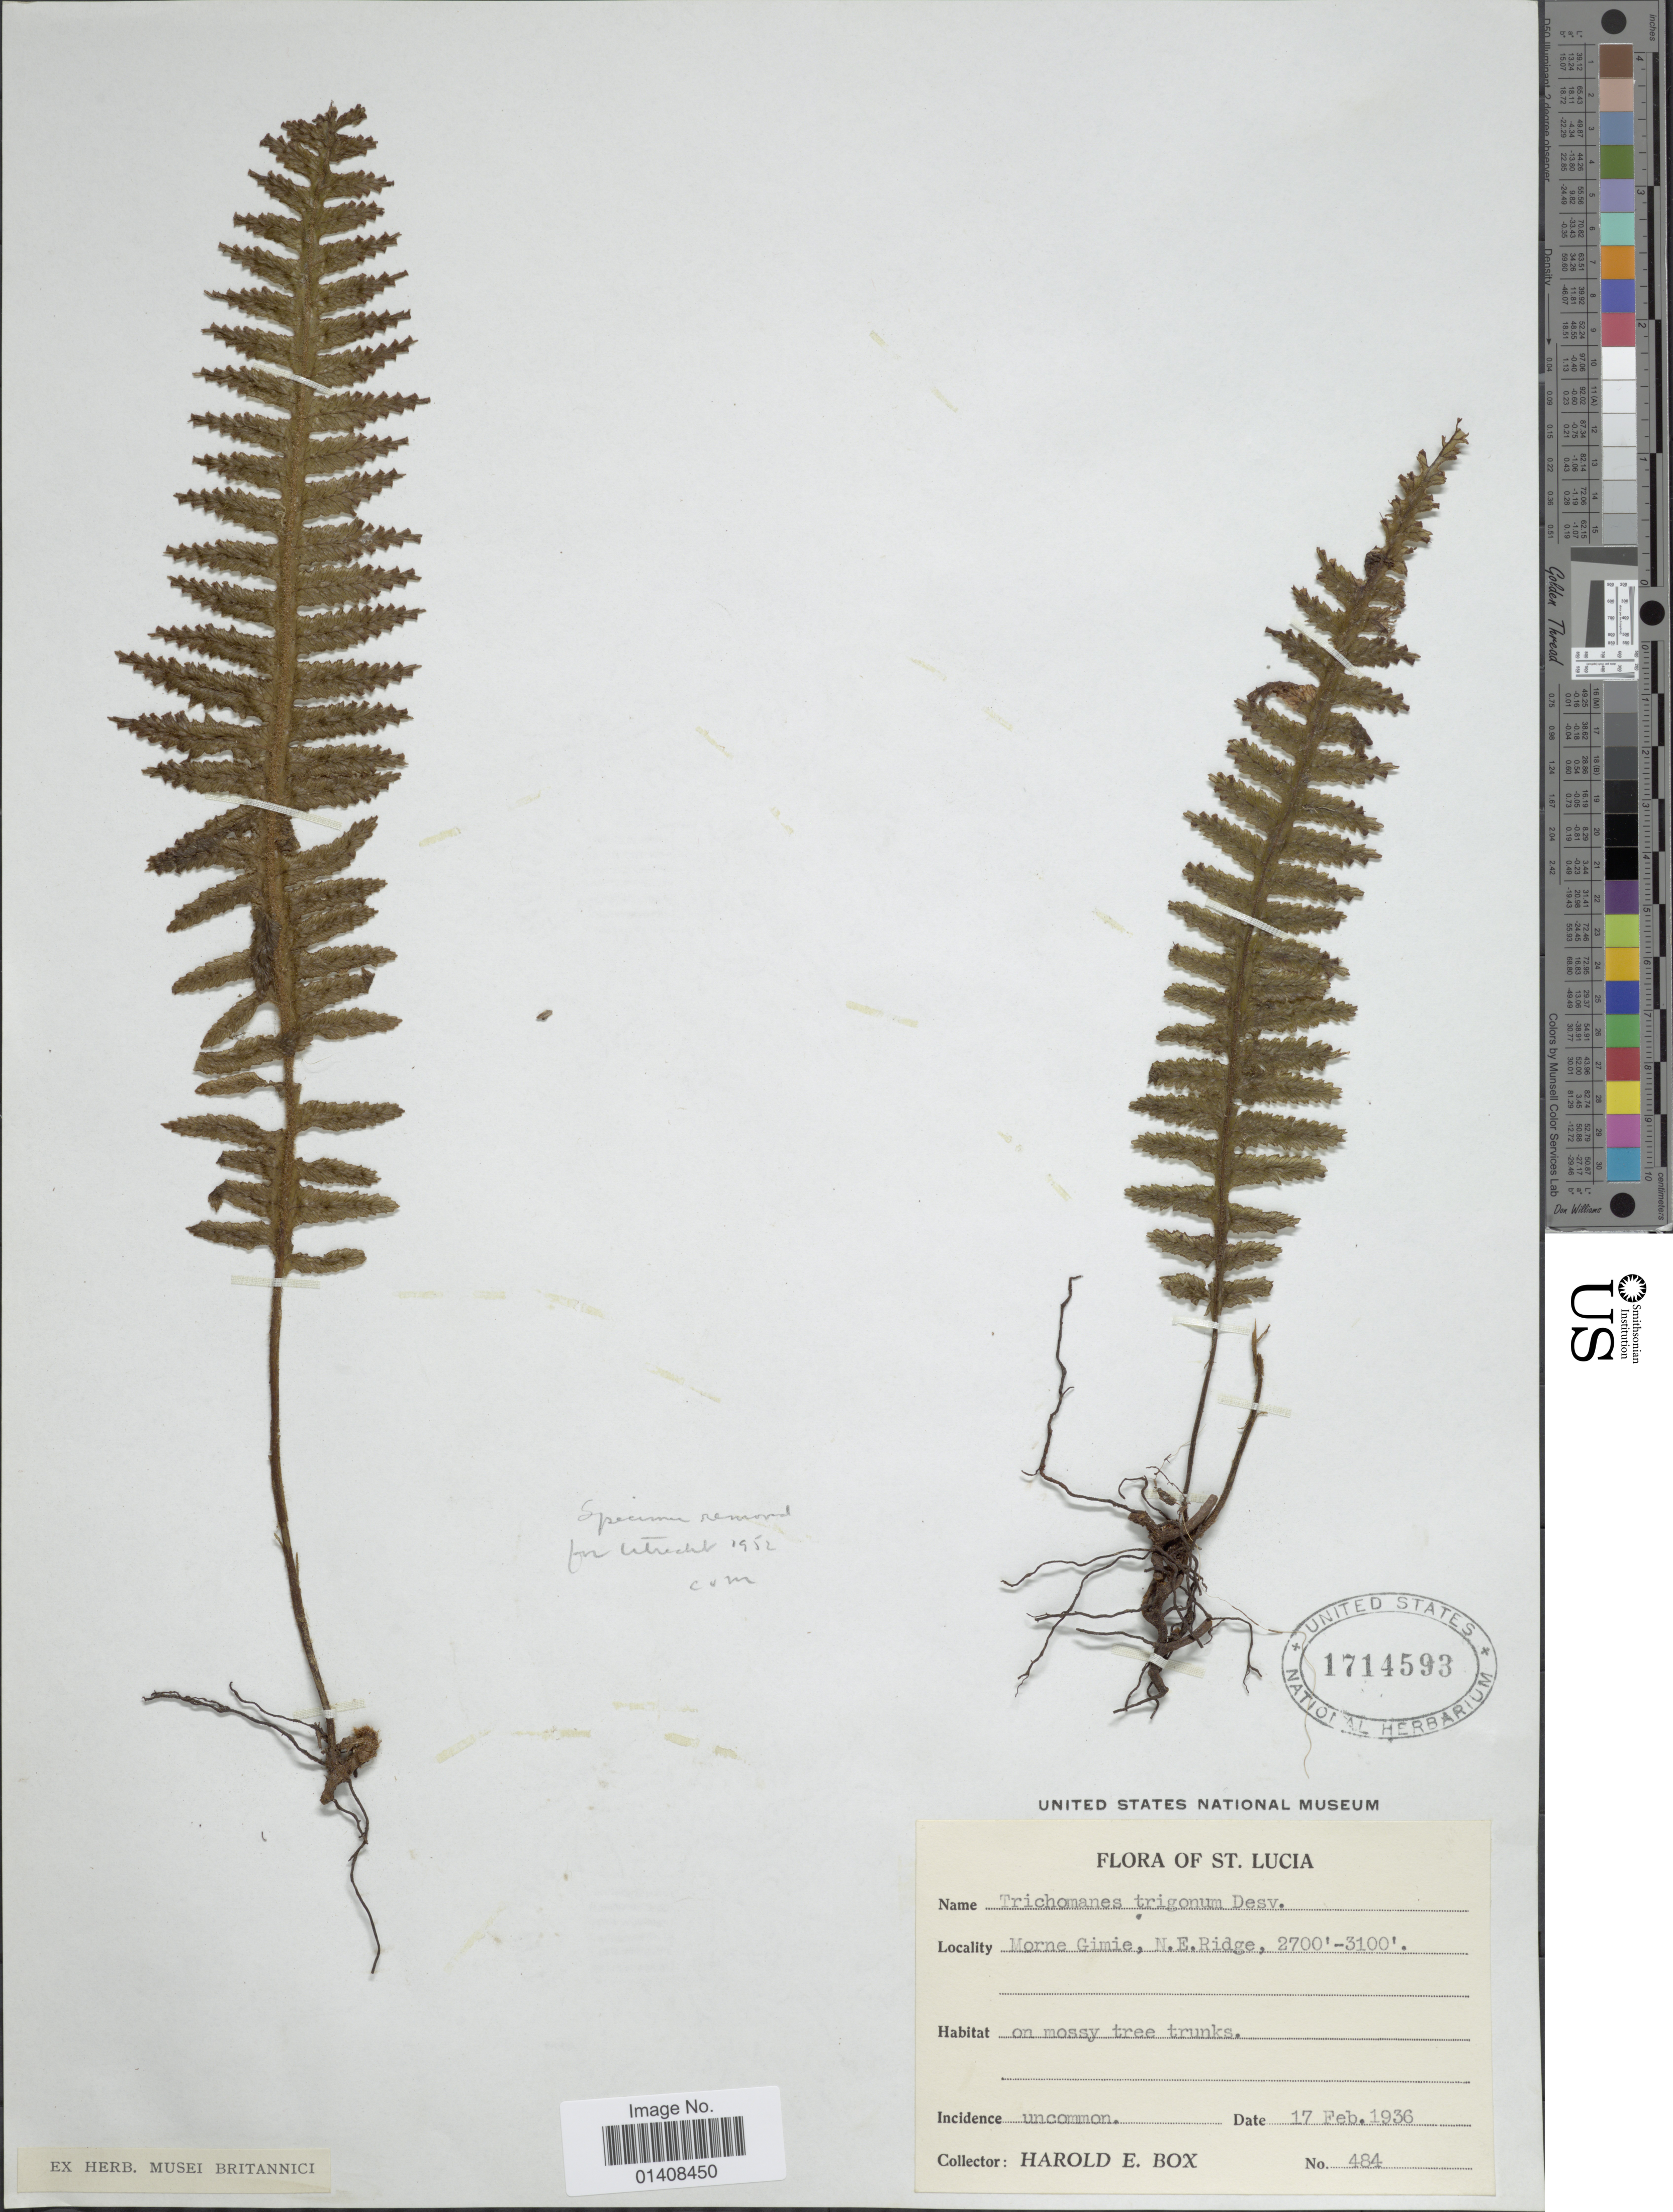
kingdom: Plantae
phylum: Tracheophyta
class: Polypodiopsida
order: Hymenophyllales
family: Hymenophyllaceae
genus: Trichomanes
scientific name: Trichomanes trigonum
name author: Desv.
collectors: H. E. Box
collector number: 484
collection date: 1936-02-17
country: St. Lucia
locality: Morne Gimie, N.E. Ridge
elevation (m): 823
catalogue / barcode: US 1714593